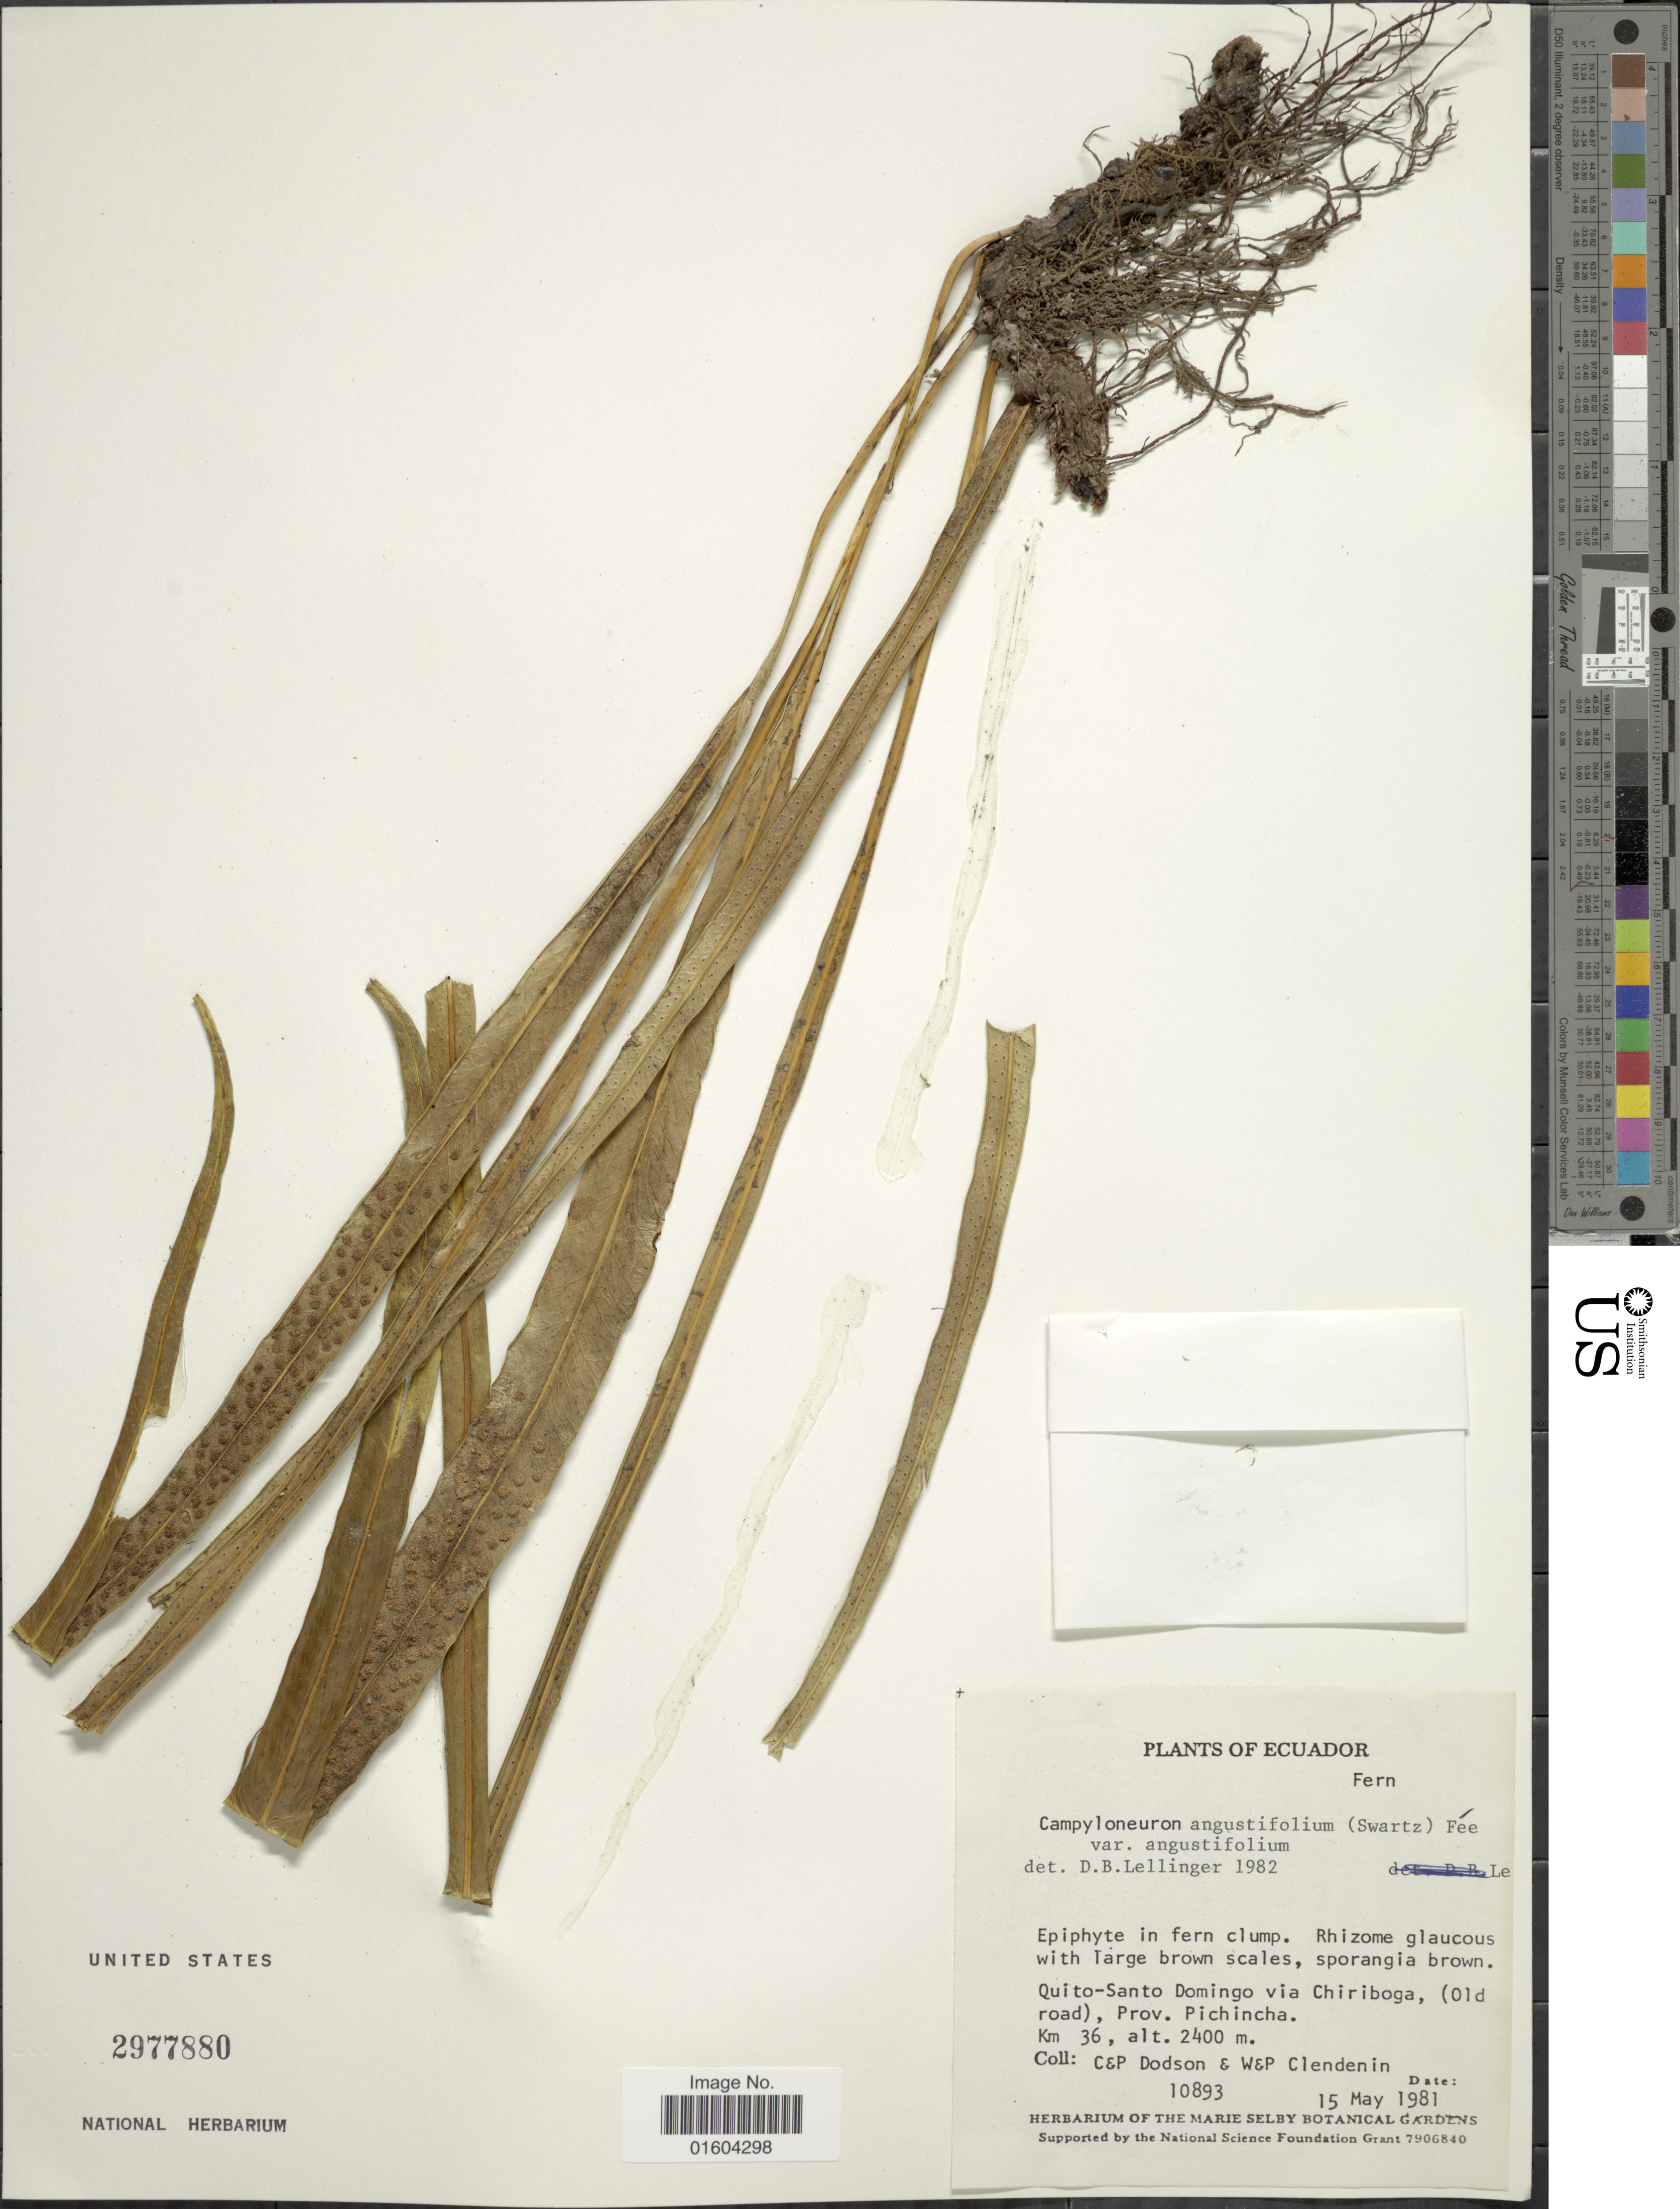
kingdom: Plantae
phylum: Tracheophyta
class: Polypodiopsida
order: Polypodiales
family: Polypodiaceae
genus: Campyloneurum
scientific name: Campyloneurum densifolium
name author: (Hieron.) Lellinger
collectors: C. Dodson, P. M. Dodson, W. Clendenin & P. Clendenin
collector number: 10893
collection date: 1981-05-15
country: Ecuador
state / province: Pichincha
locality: Quito-Santo Domingo via Chiriboga, (Old road), Prov. Pichincha, Km 36.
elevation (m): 2400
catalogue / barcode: US 2977880